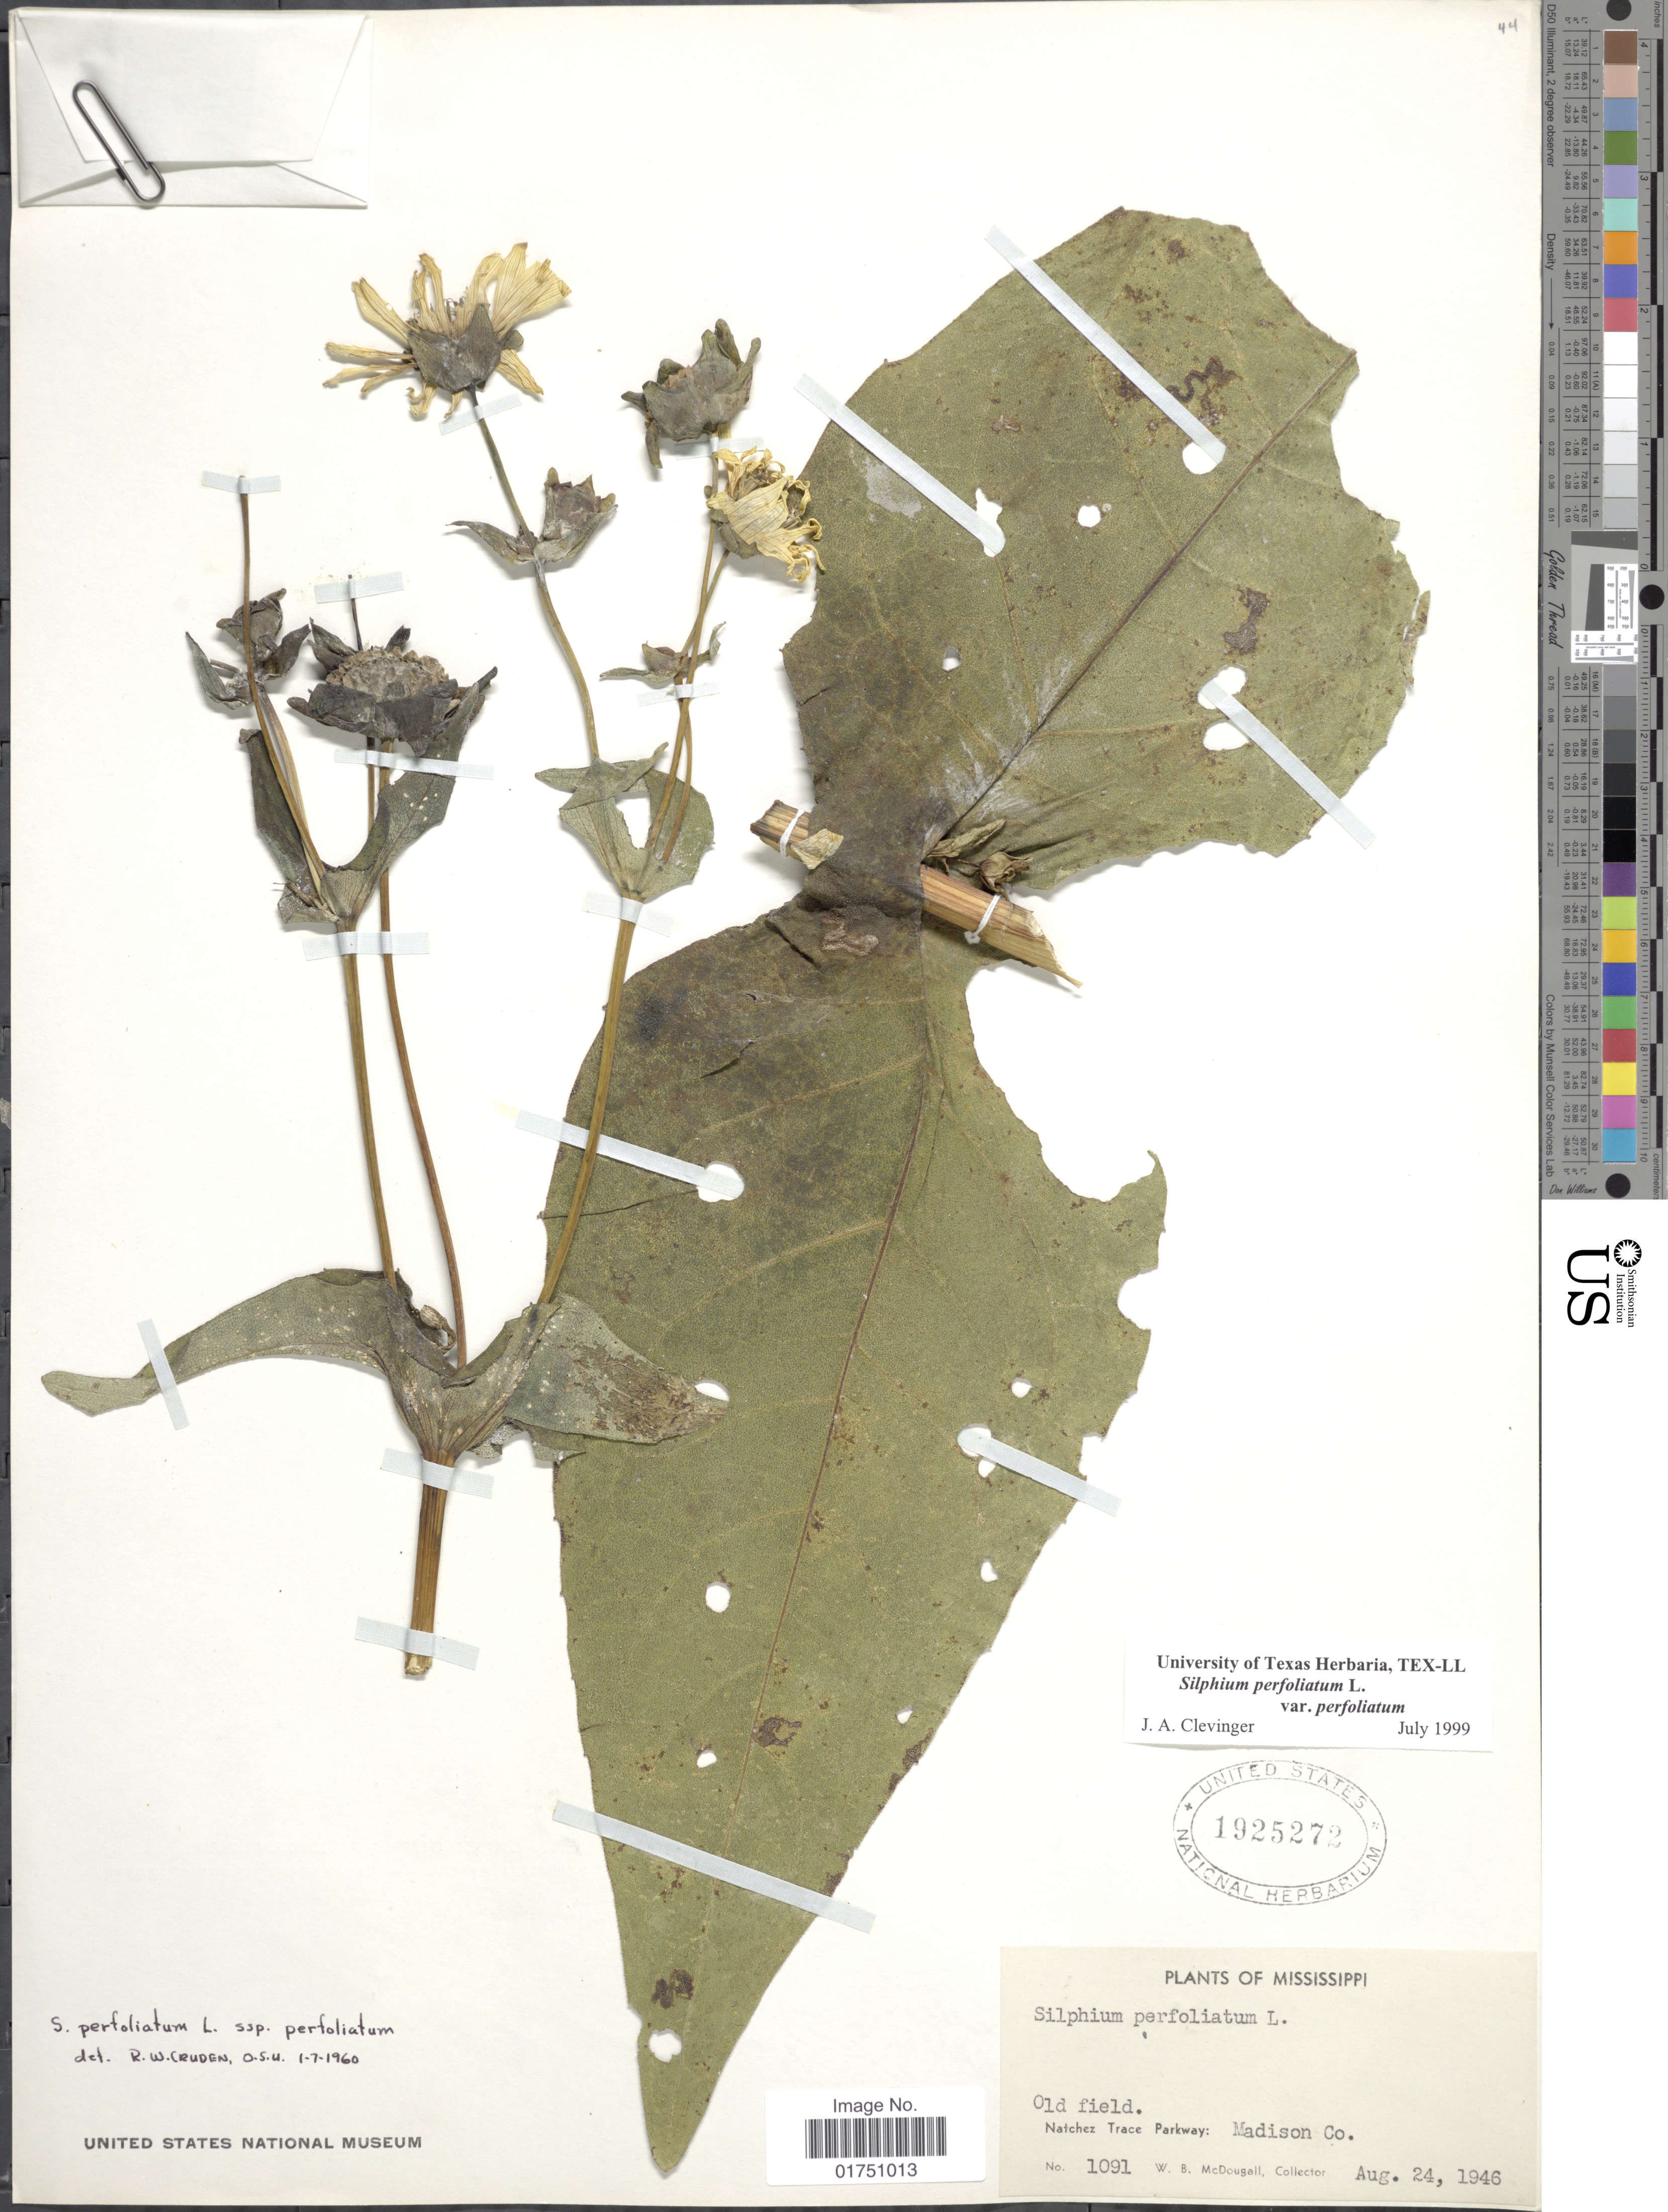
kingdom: Plantae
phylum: Tracheophyta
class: Magnoliopsida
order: Asterales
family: Asteraceae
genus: Silphium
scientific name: Silphium perfoliatum var. perfoliatum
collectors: W. B. McDougall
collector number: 1091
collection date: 1946-08-24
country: United States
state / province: Mississippi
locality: Old field. Natchez Trace Parkway: Madison Co.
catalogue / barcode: US 1925272